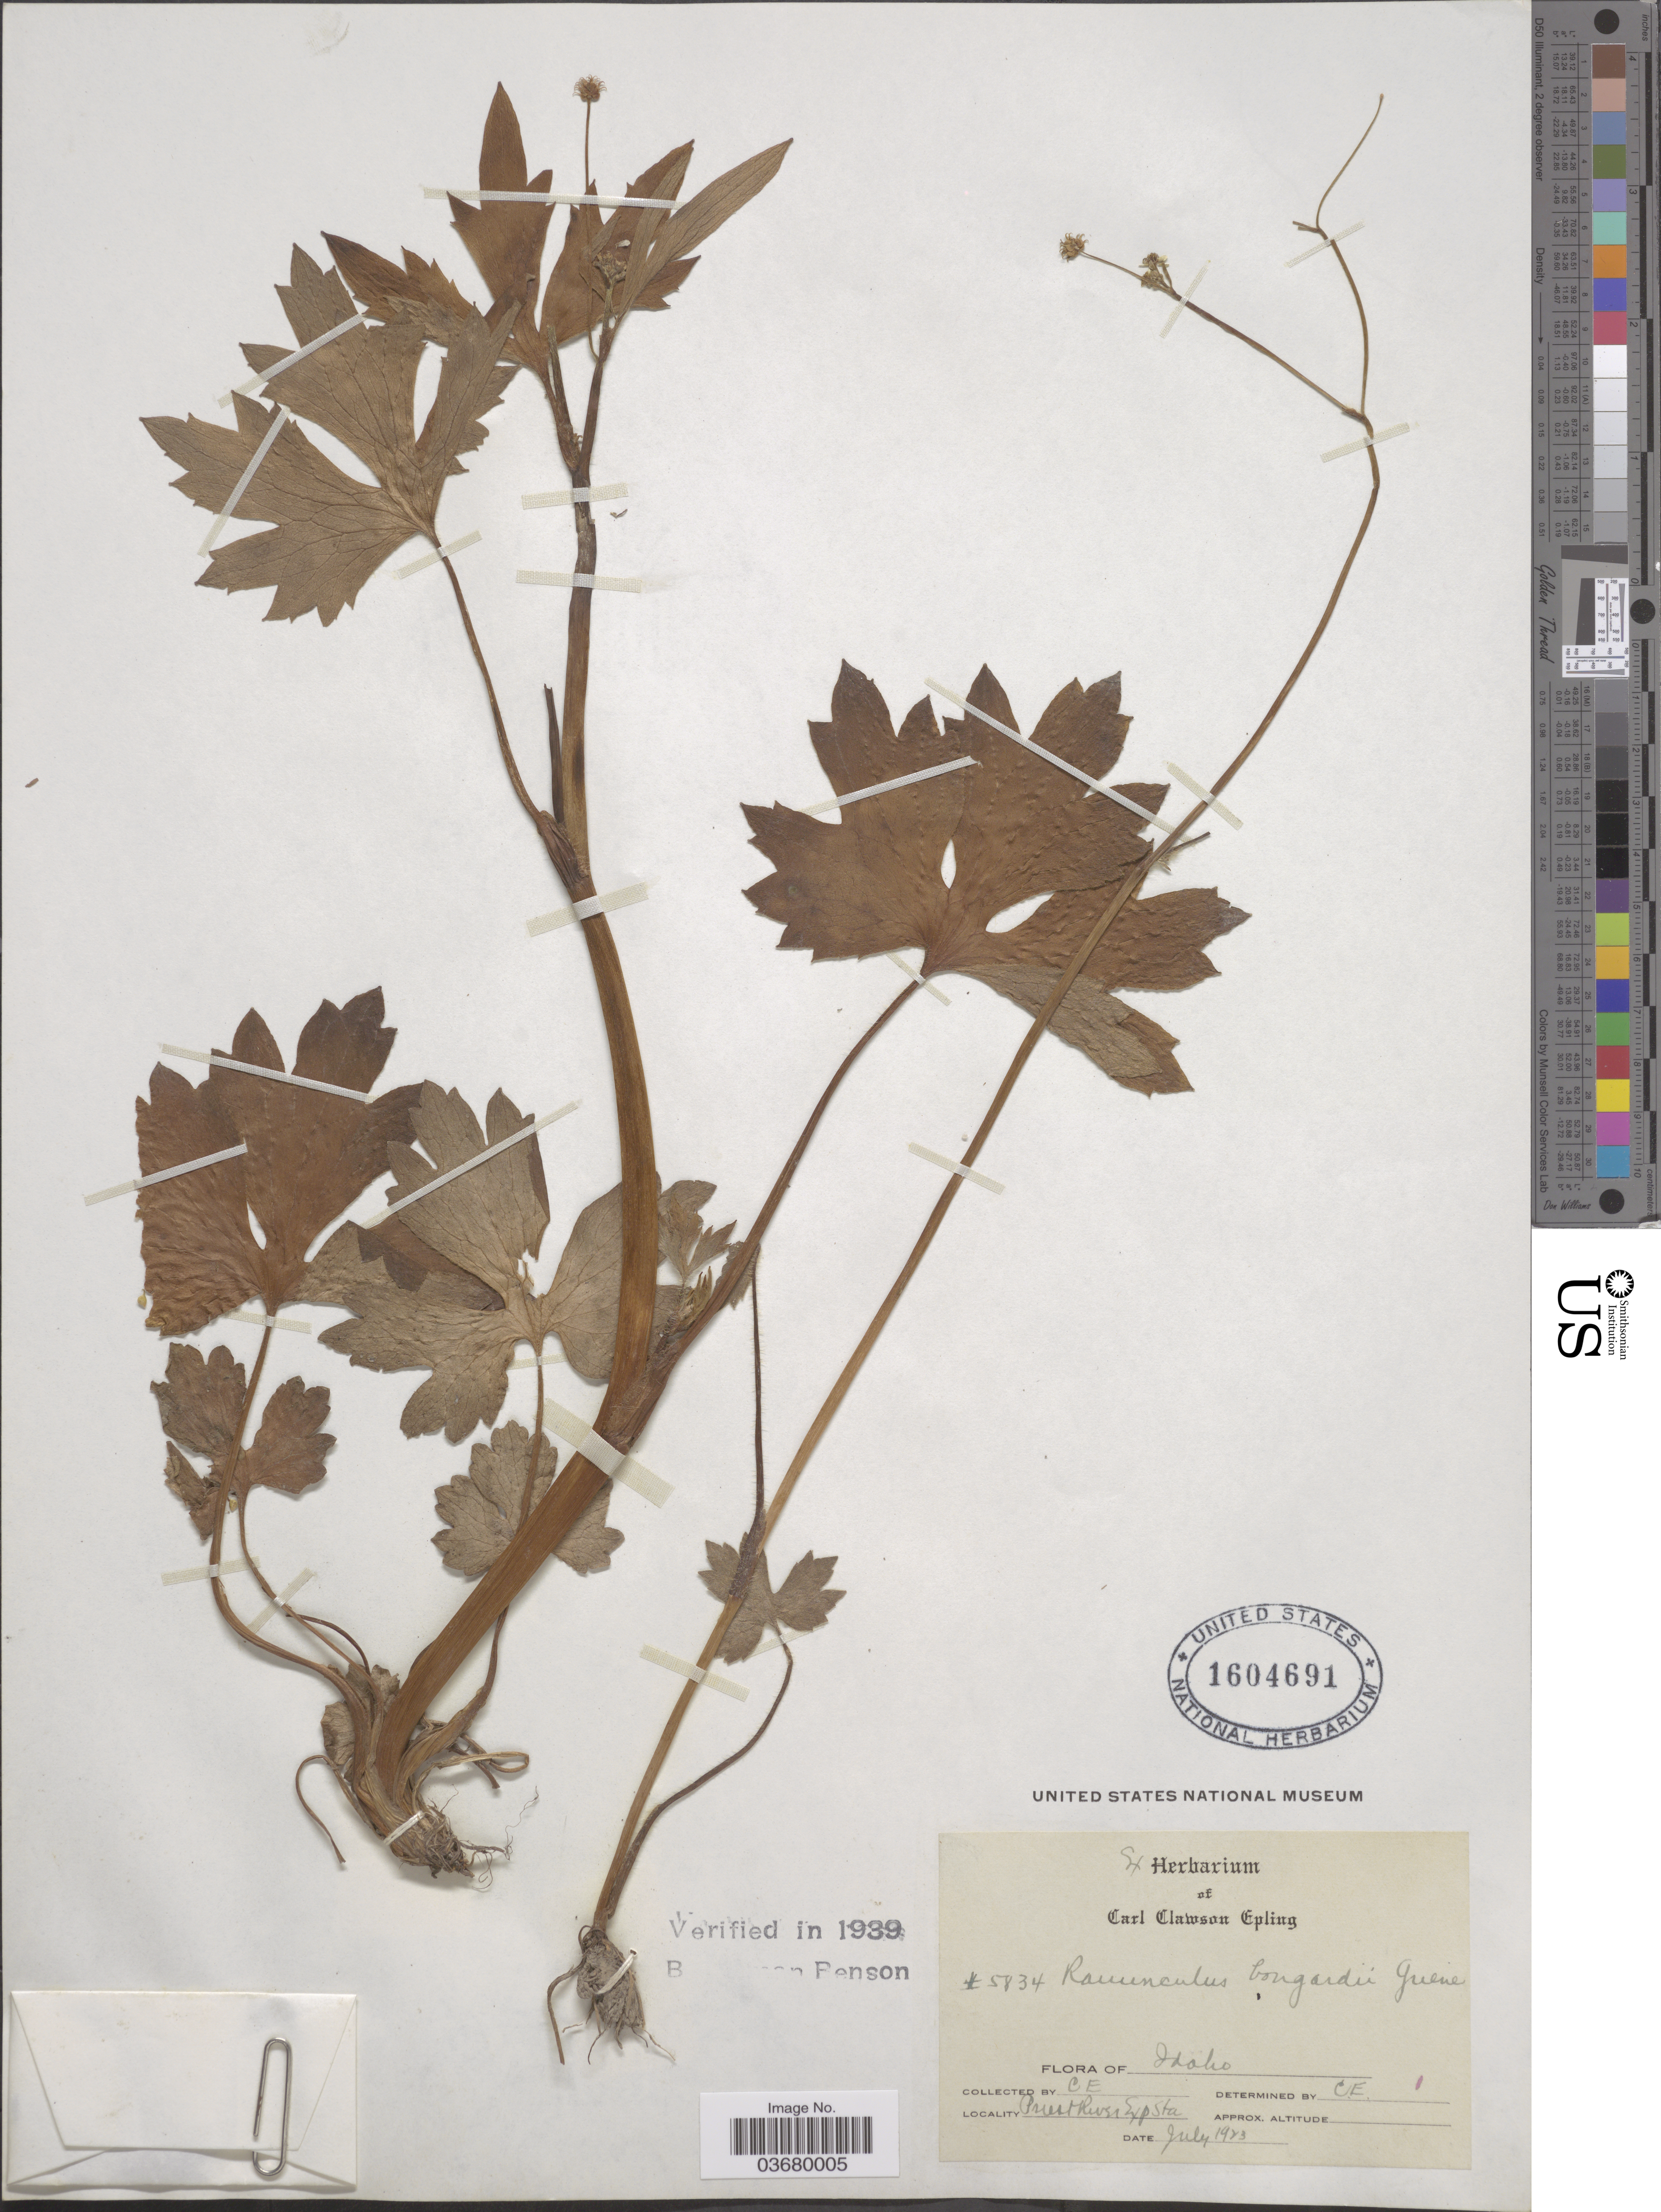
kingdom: Plantae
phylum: Tracheophyta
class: Magnoliopsida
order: Ranunculales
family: Ranunculaceae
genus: Ranunculus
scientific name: Ranunculus bongardii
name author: Greene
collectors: C. C. Epling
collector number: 5834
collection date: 1923-07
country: United States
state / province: Idaho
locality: Priest River Exp Sta.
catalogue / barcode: US 1604691